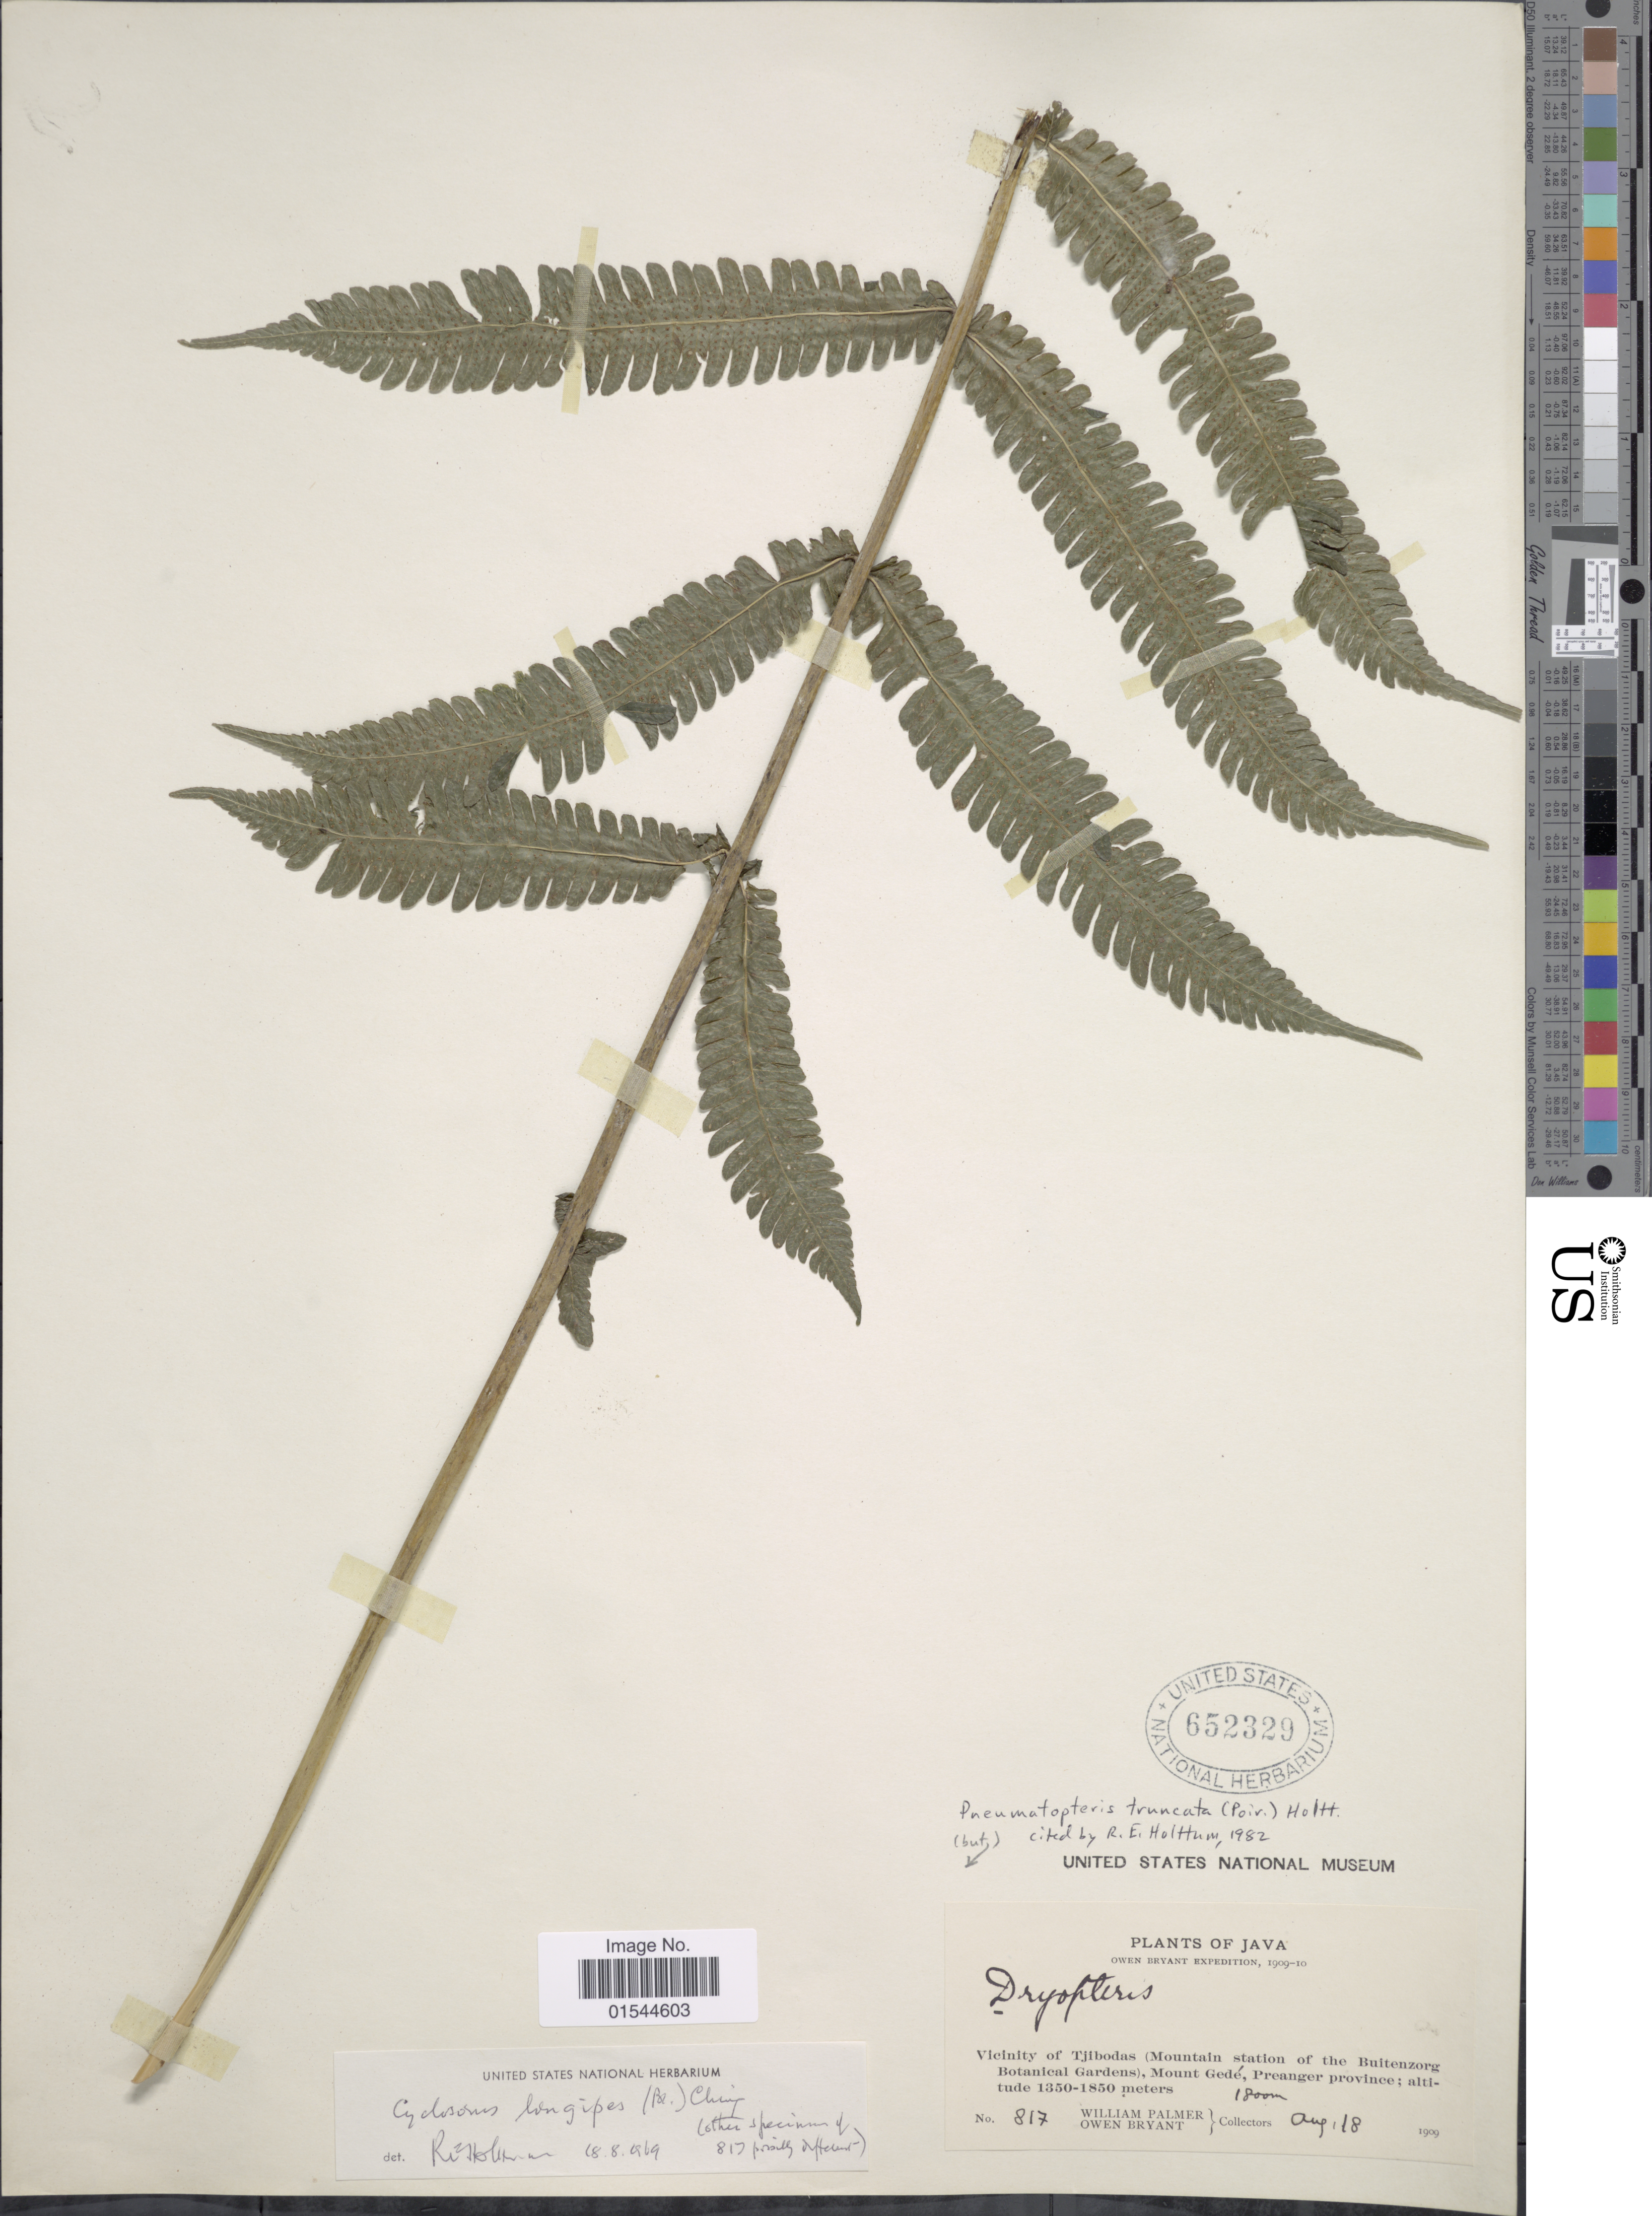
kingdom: Plantae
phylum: Tracheophyta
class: Polypodiopsida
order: Polypodiales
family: Thelypteridaceae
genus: Pneumatopteris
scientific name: Pneumatopteris truncata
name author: (Poir.) Holttum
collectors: W. Palmer & O. Bryant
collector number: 817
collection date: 1909-08-18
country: Indonesia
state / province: Java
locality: Vicinity of Tjibodas (Mountain station of the Buitenzorg Botanical Gardens), Mount Gede, Preanger province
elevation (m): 1800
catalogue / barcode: US 652329